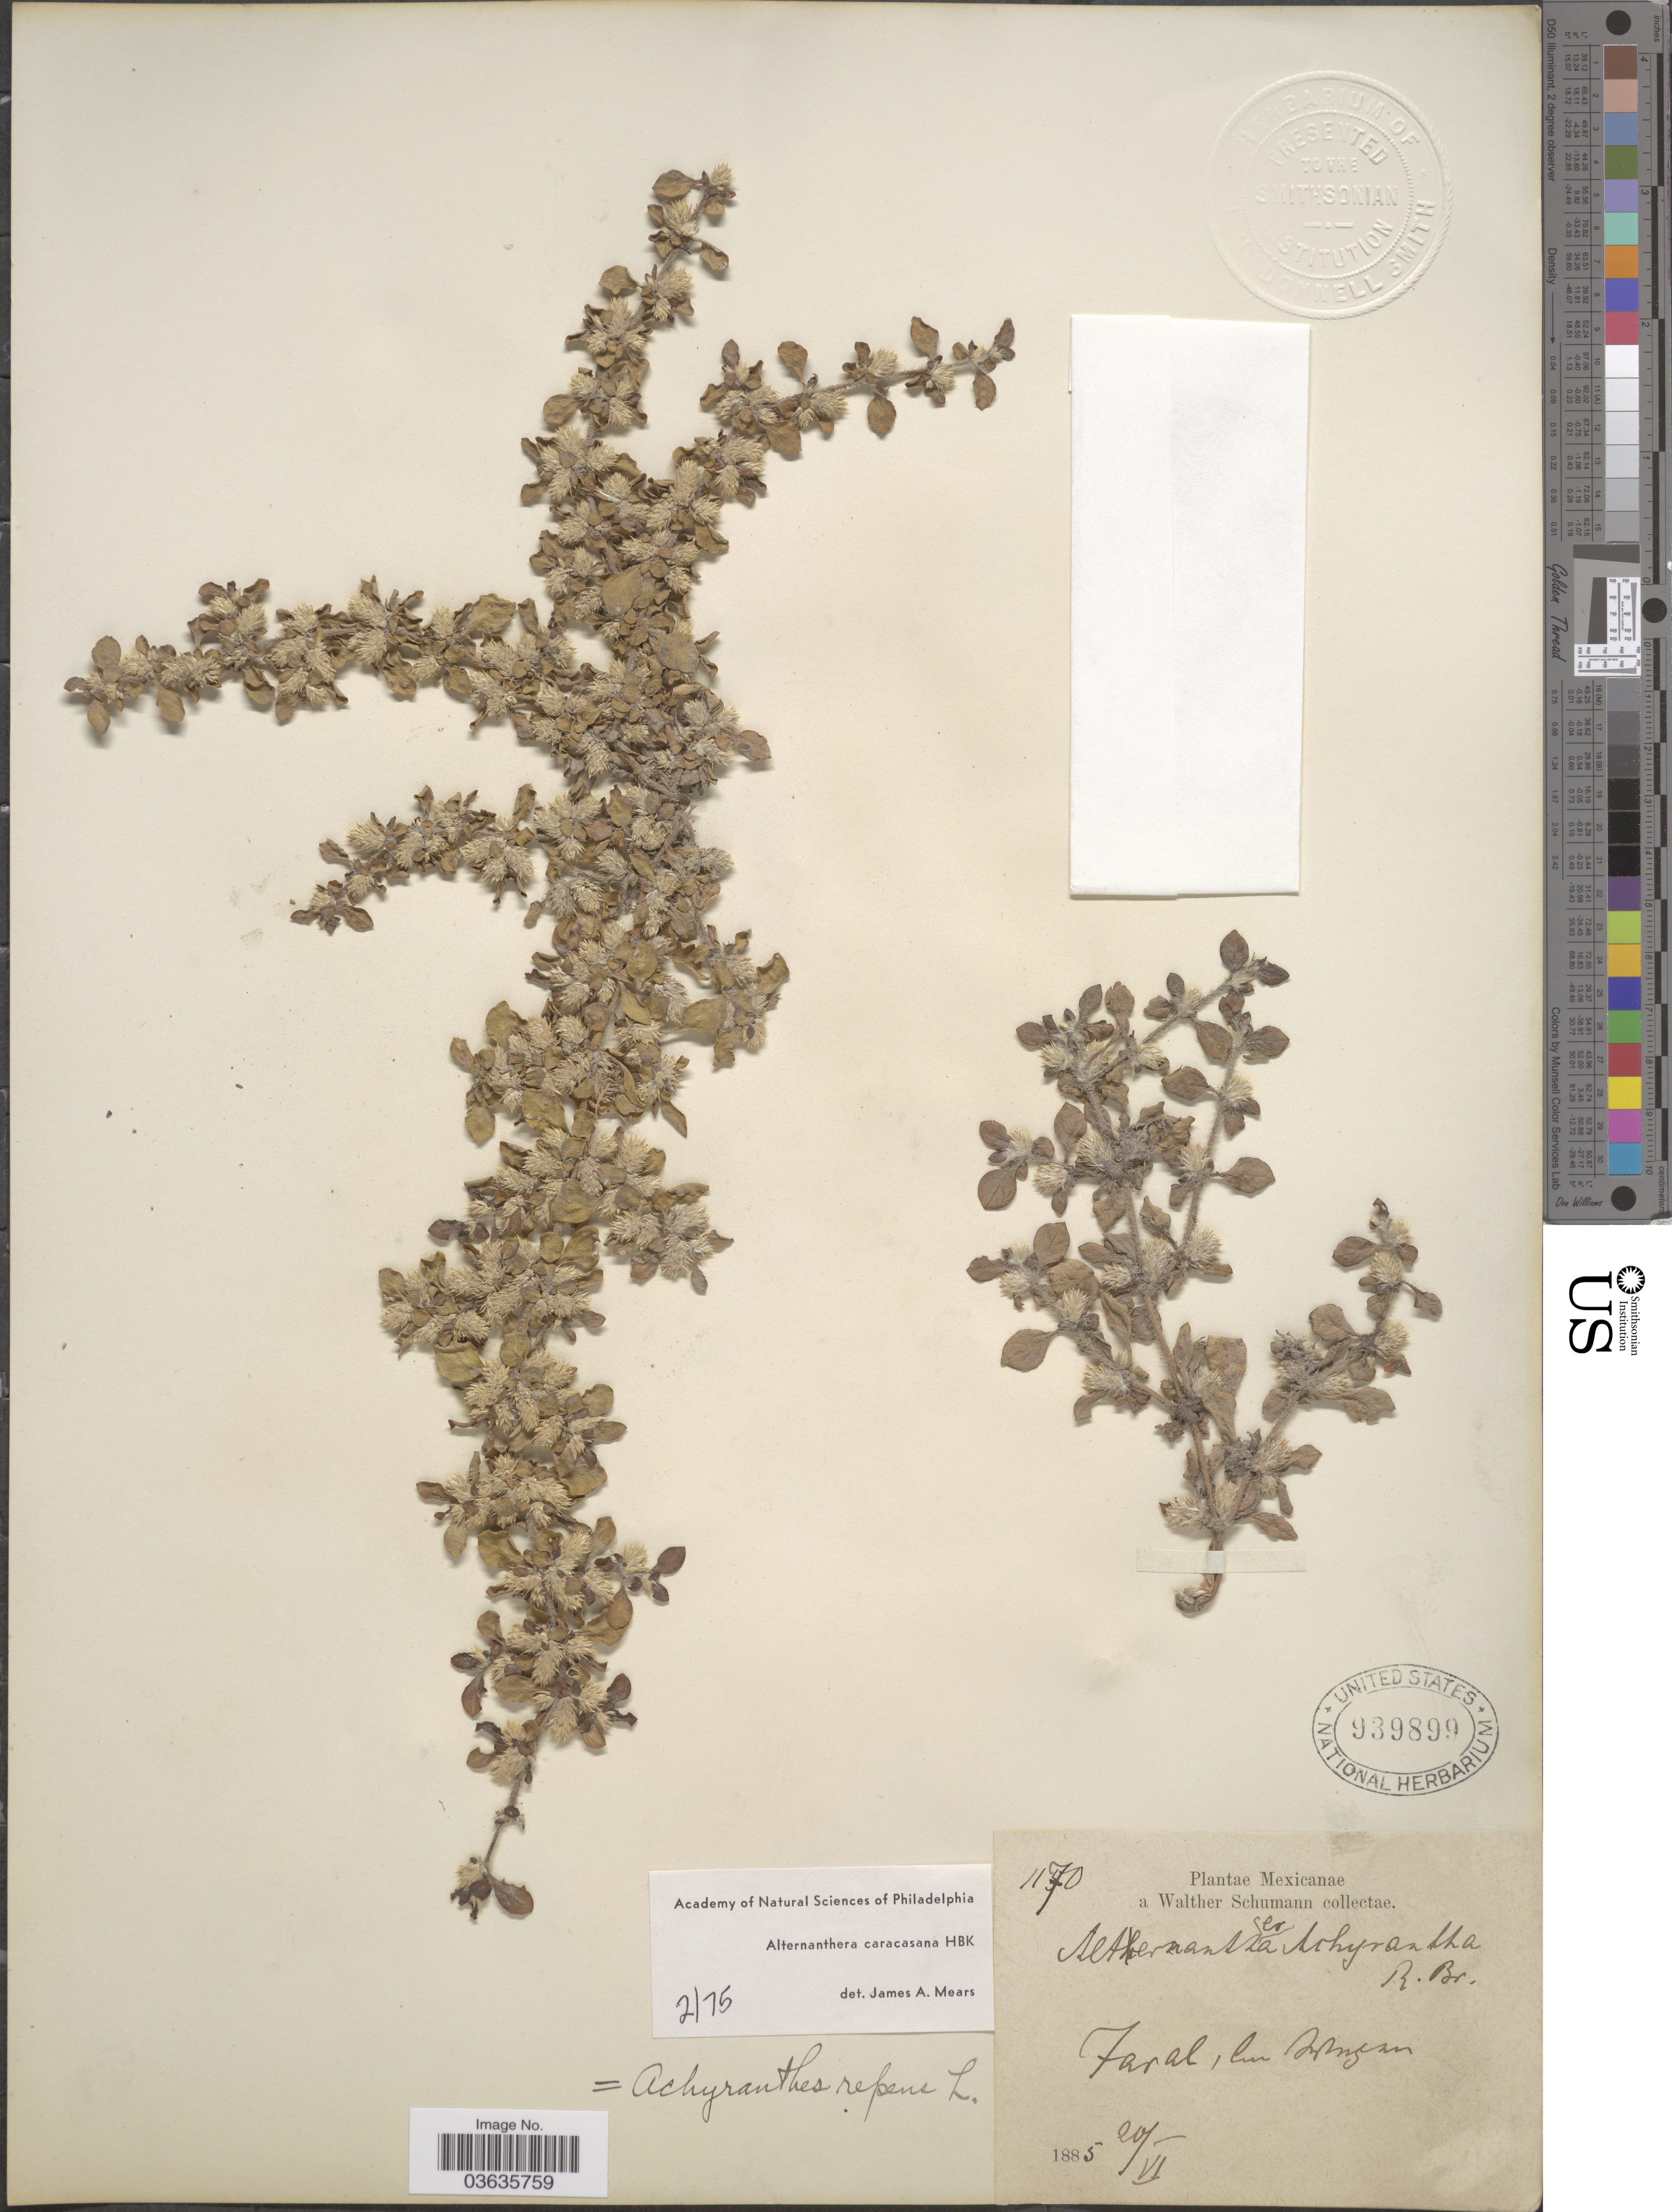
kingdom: Plantae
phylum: Tracheophyta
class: Magnoliopsida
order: Caryophyllales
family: Amaranthaceae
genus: Alternanthera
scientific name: Alternanthera caracasana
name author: Kunth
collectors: W. Schumann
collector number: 1170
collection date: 1885-06-20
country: Mexico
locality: Faral.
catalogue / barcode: US 939899